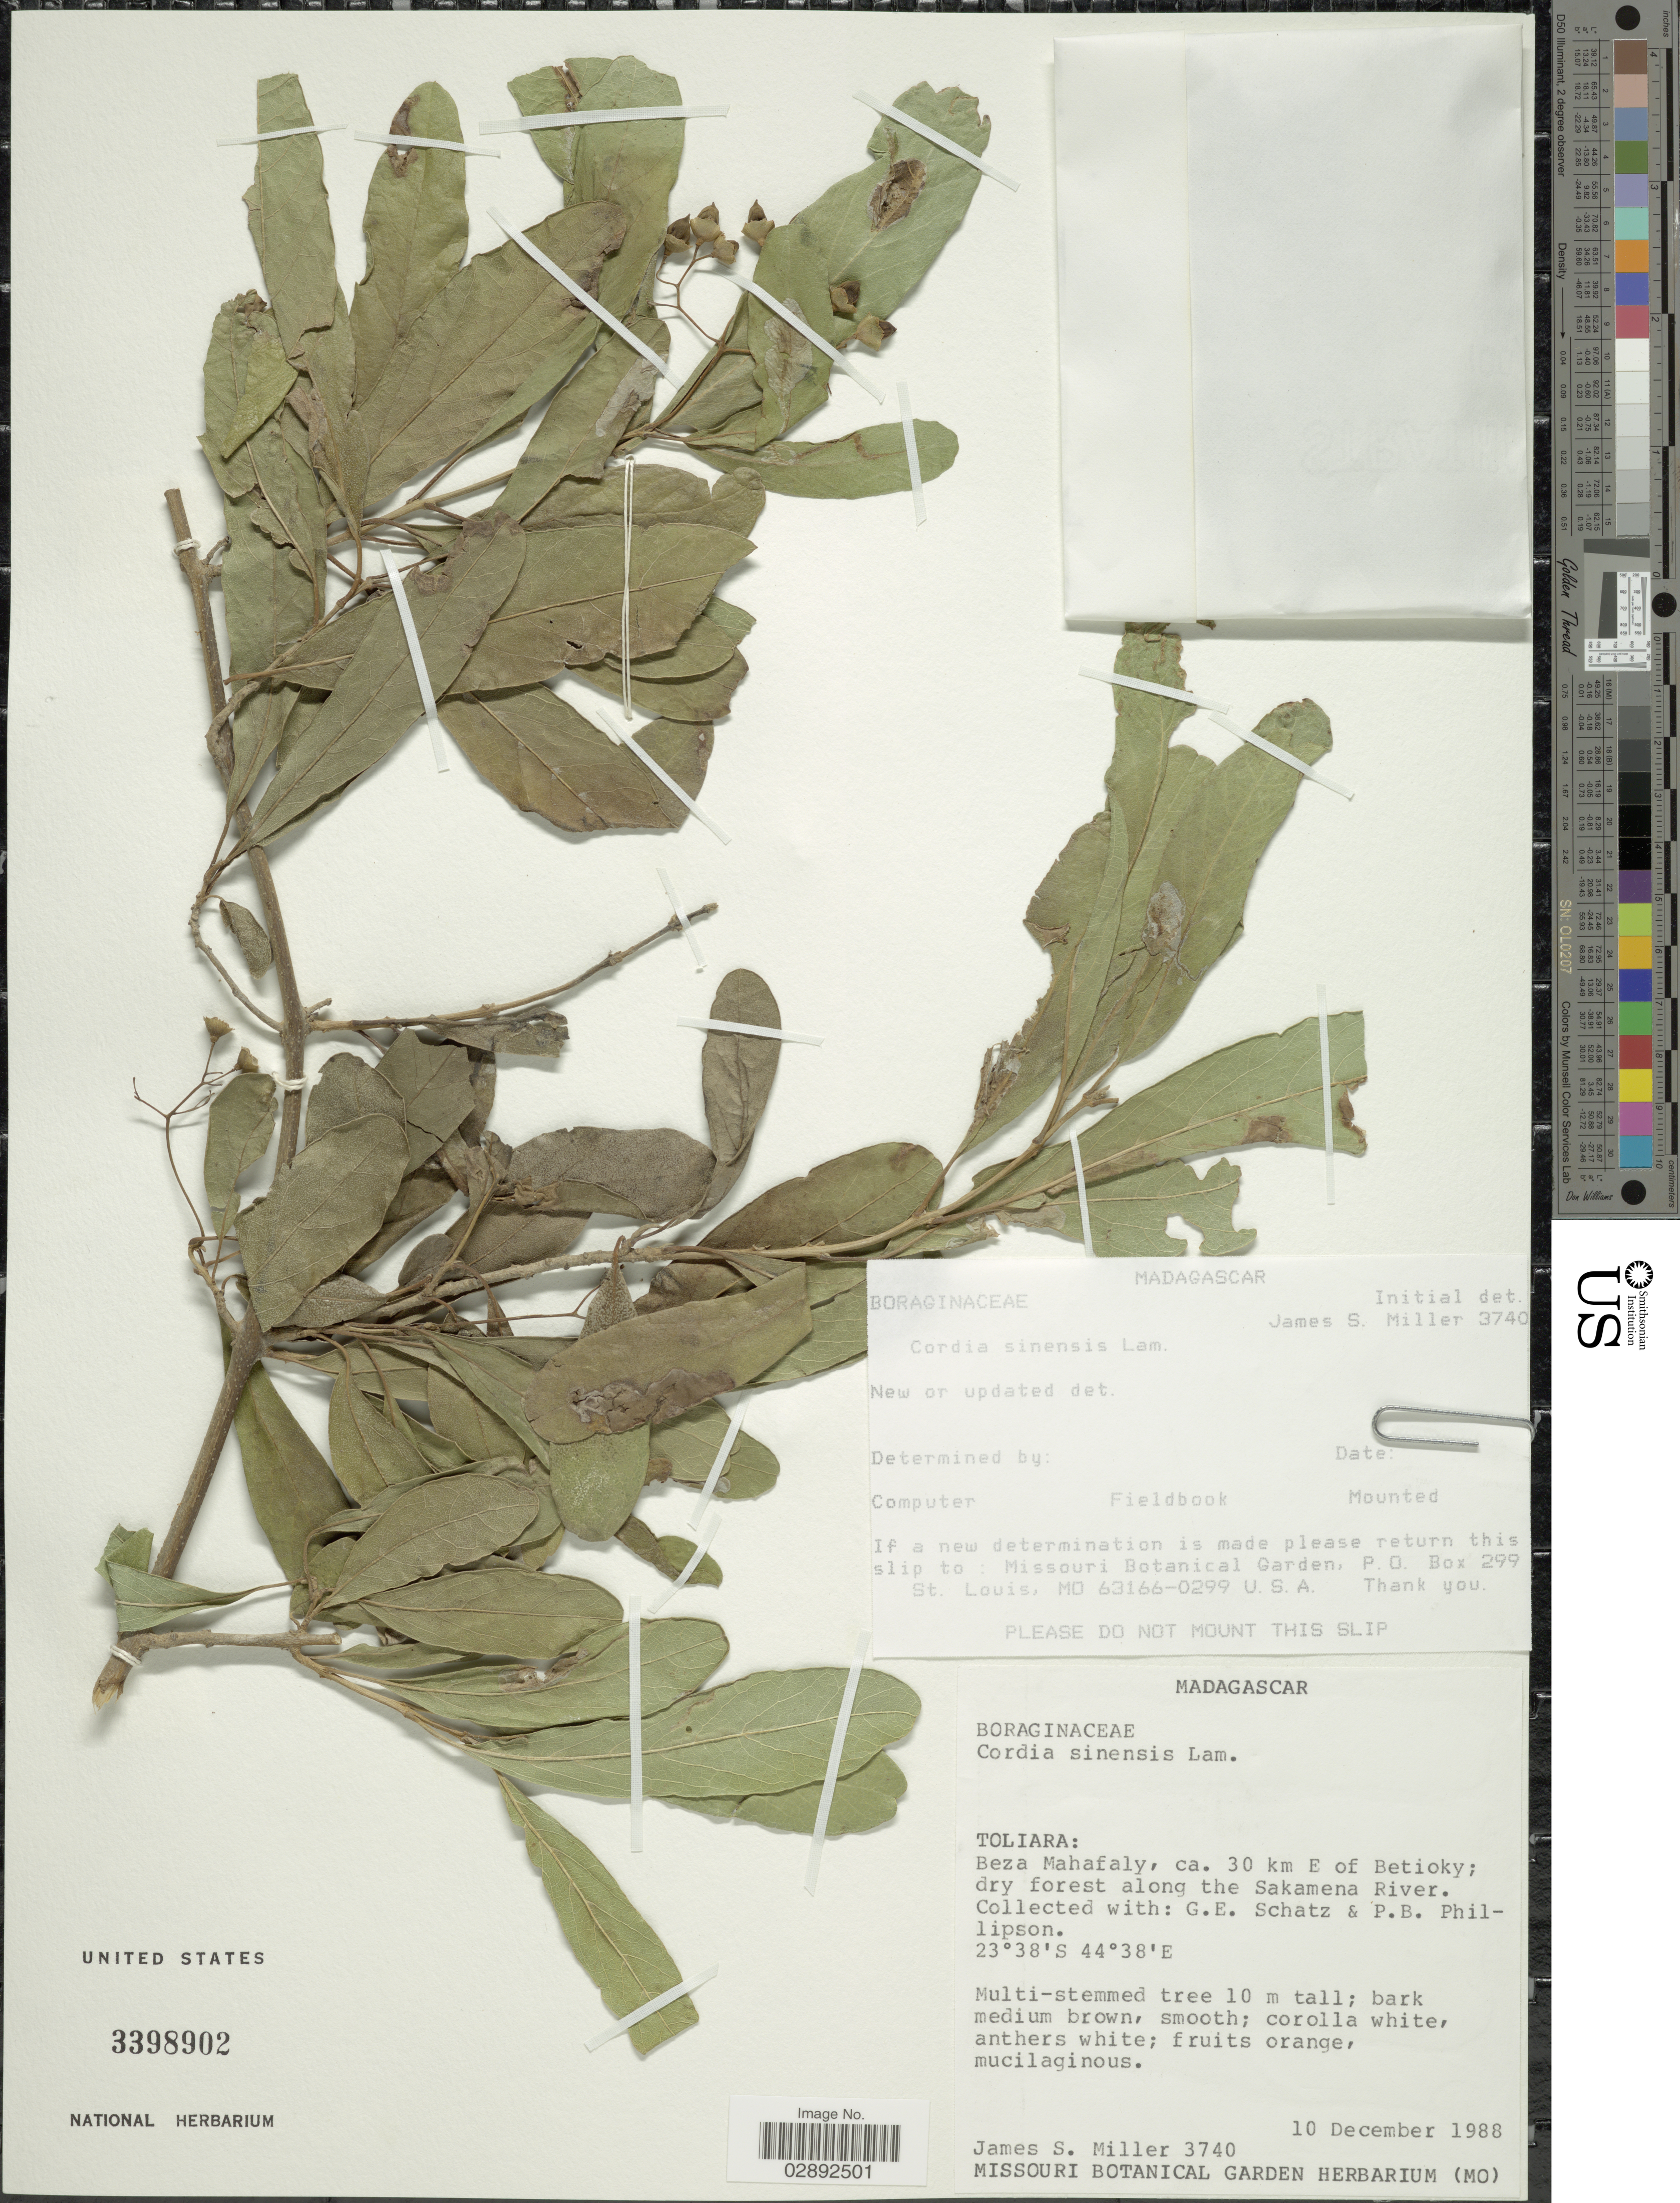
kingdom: Plantae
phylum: Tracheophyta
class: Magnoliopsida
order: Boraginales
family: Cordiaceae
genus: Cordia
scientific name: Cordia sinensis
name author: Lam.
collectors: J. S. Miller, G. Schatz & P. B. Phillipson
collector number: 3470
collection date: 1988-12-10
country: Madagascar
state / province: Atsimo-Andrefana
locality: Beza Mahafaly, ca. 30 km E of Betioky; dry forest along the Sakamena River.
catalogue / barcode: US 3398902